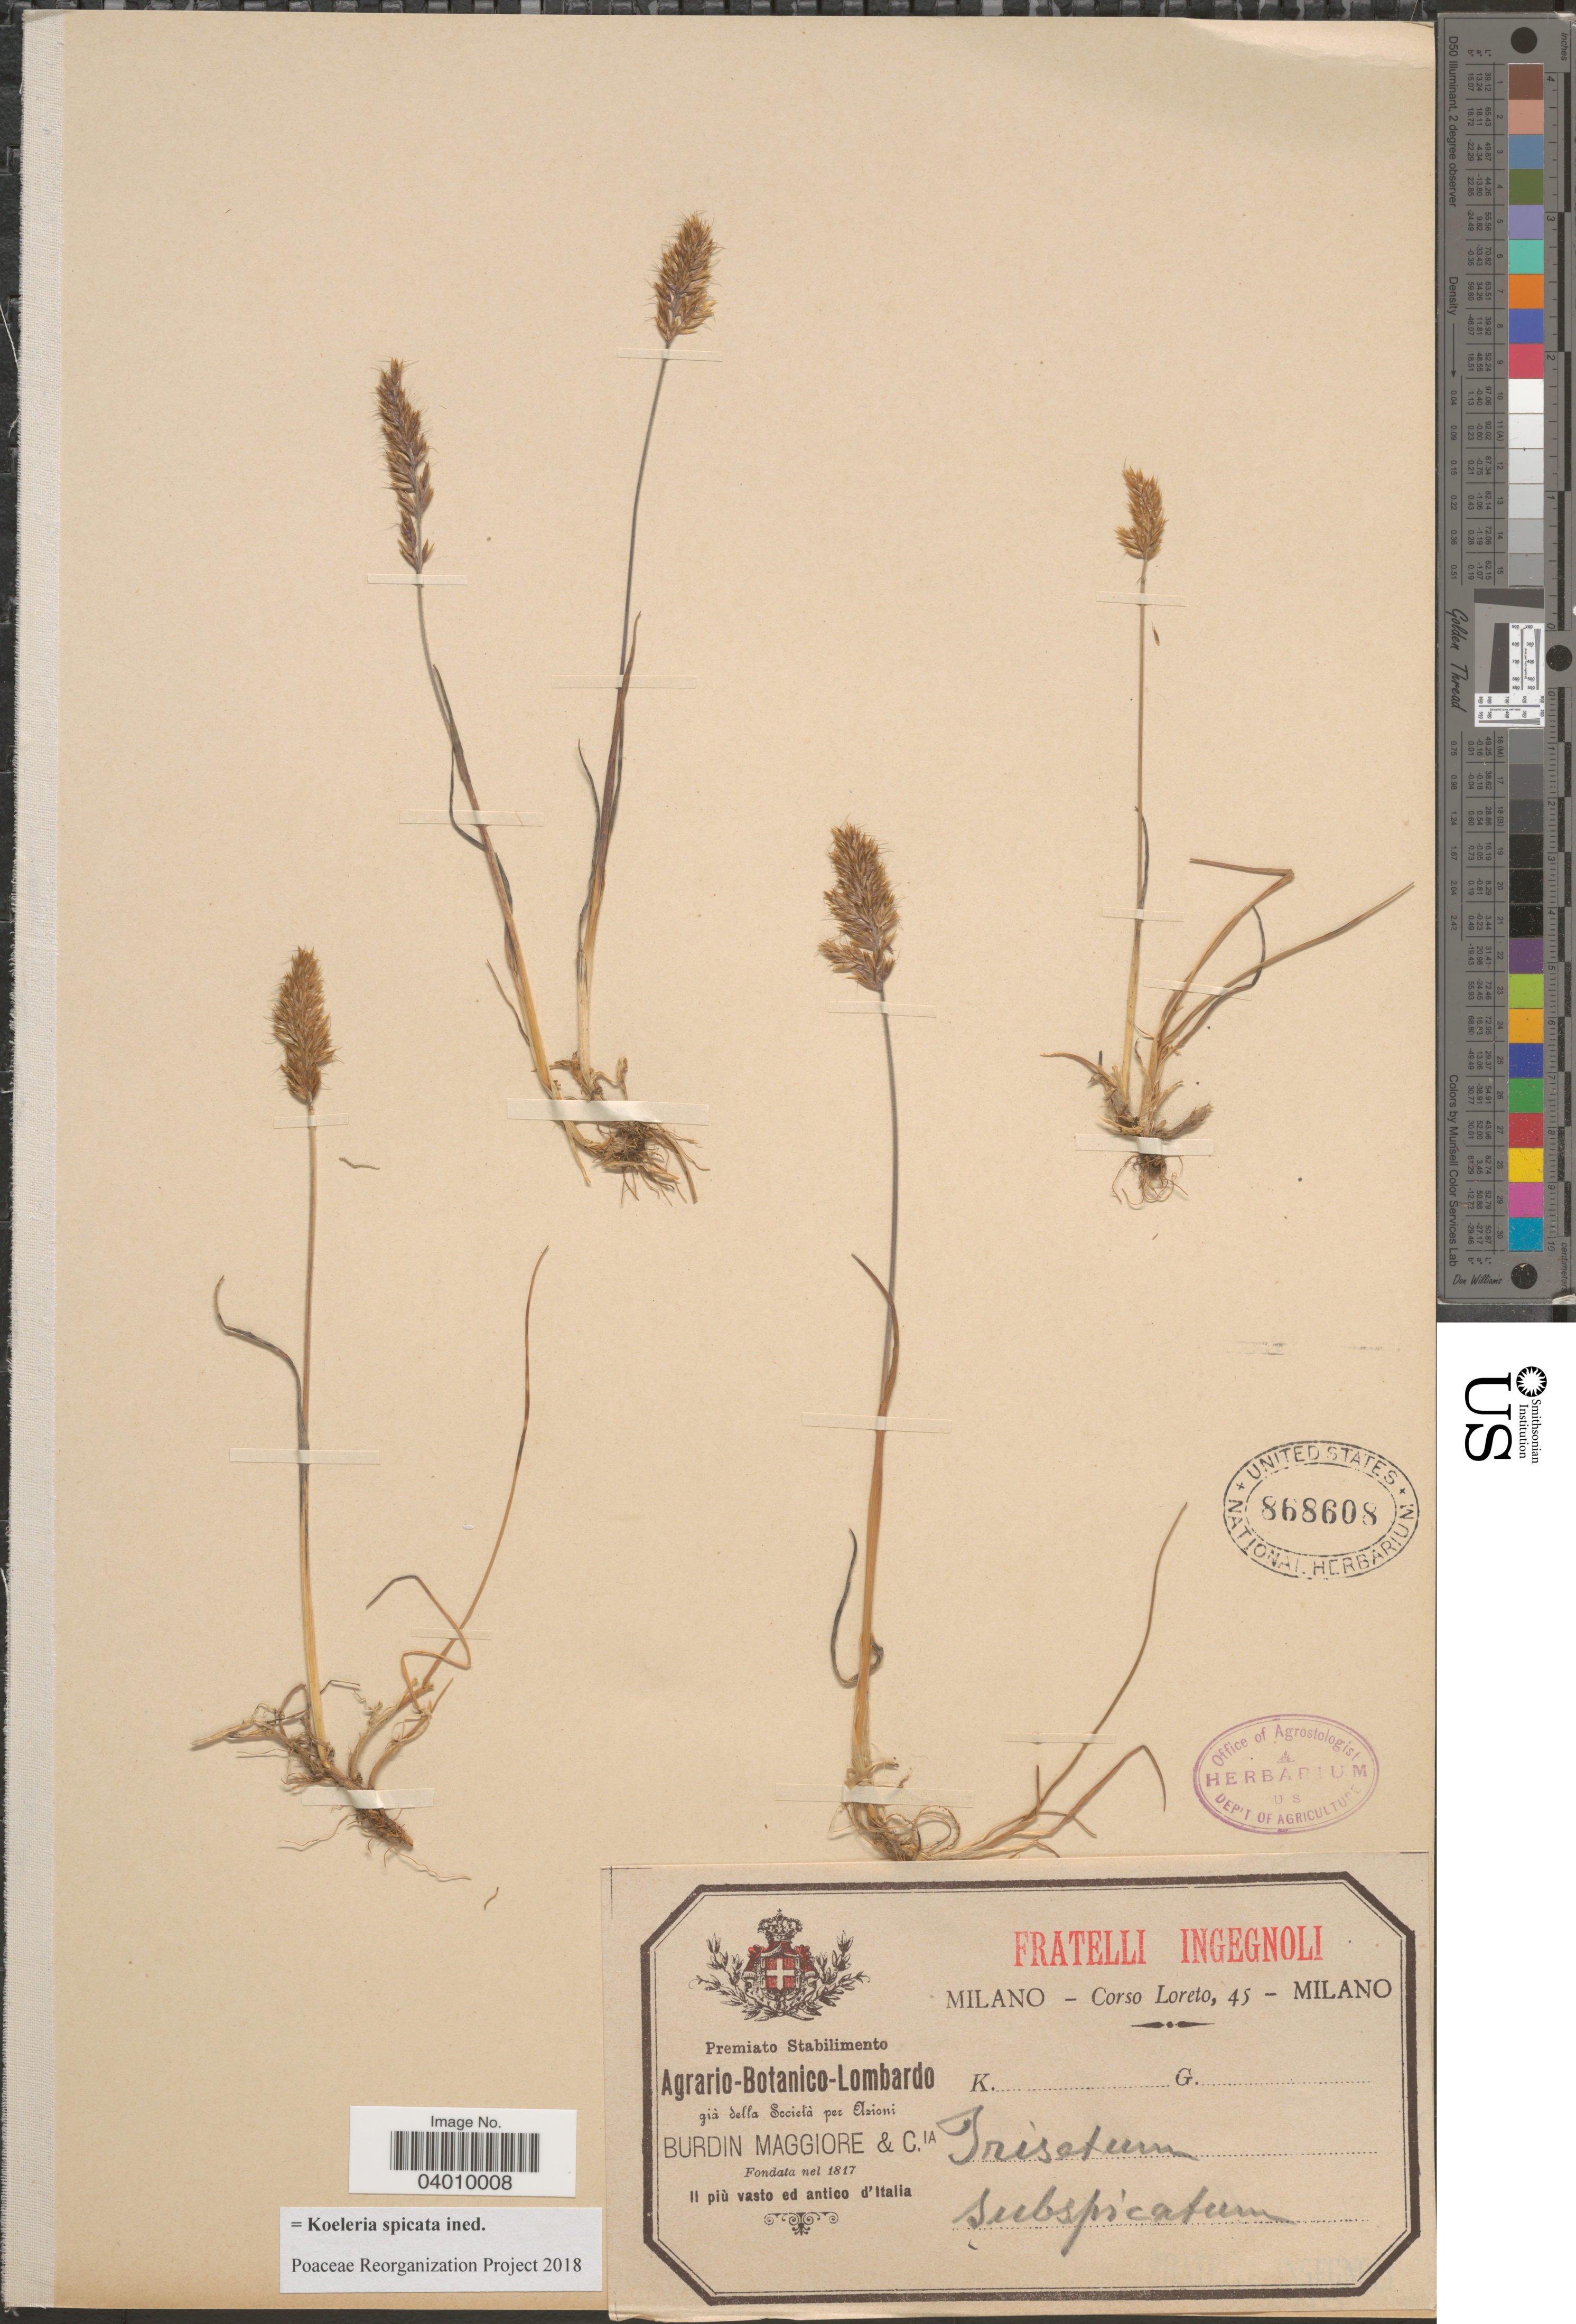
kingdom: Plantae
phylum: Tracheophyta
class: Liliopsida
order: Poales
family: Poaceae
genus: Koeleria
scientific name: Koeleria spicata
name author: (L.) Barberá et al.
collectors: Loreto, C.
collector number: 45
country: Italy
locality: Il più vasto ed antico d' Italia.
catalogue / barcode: US 868608